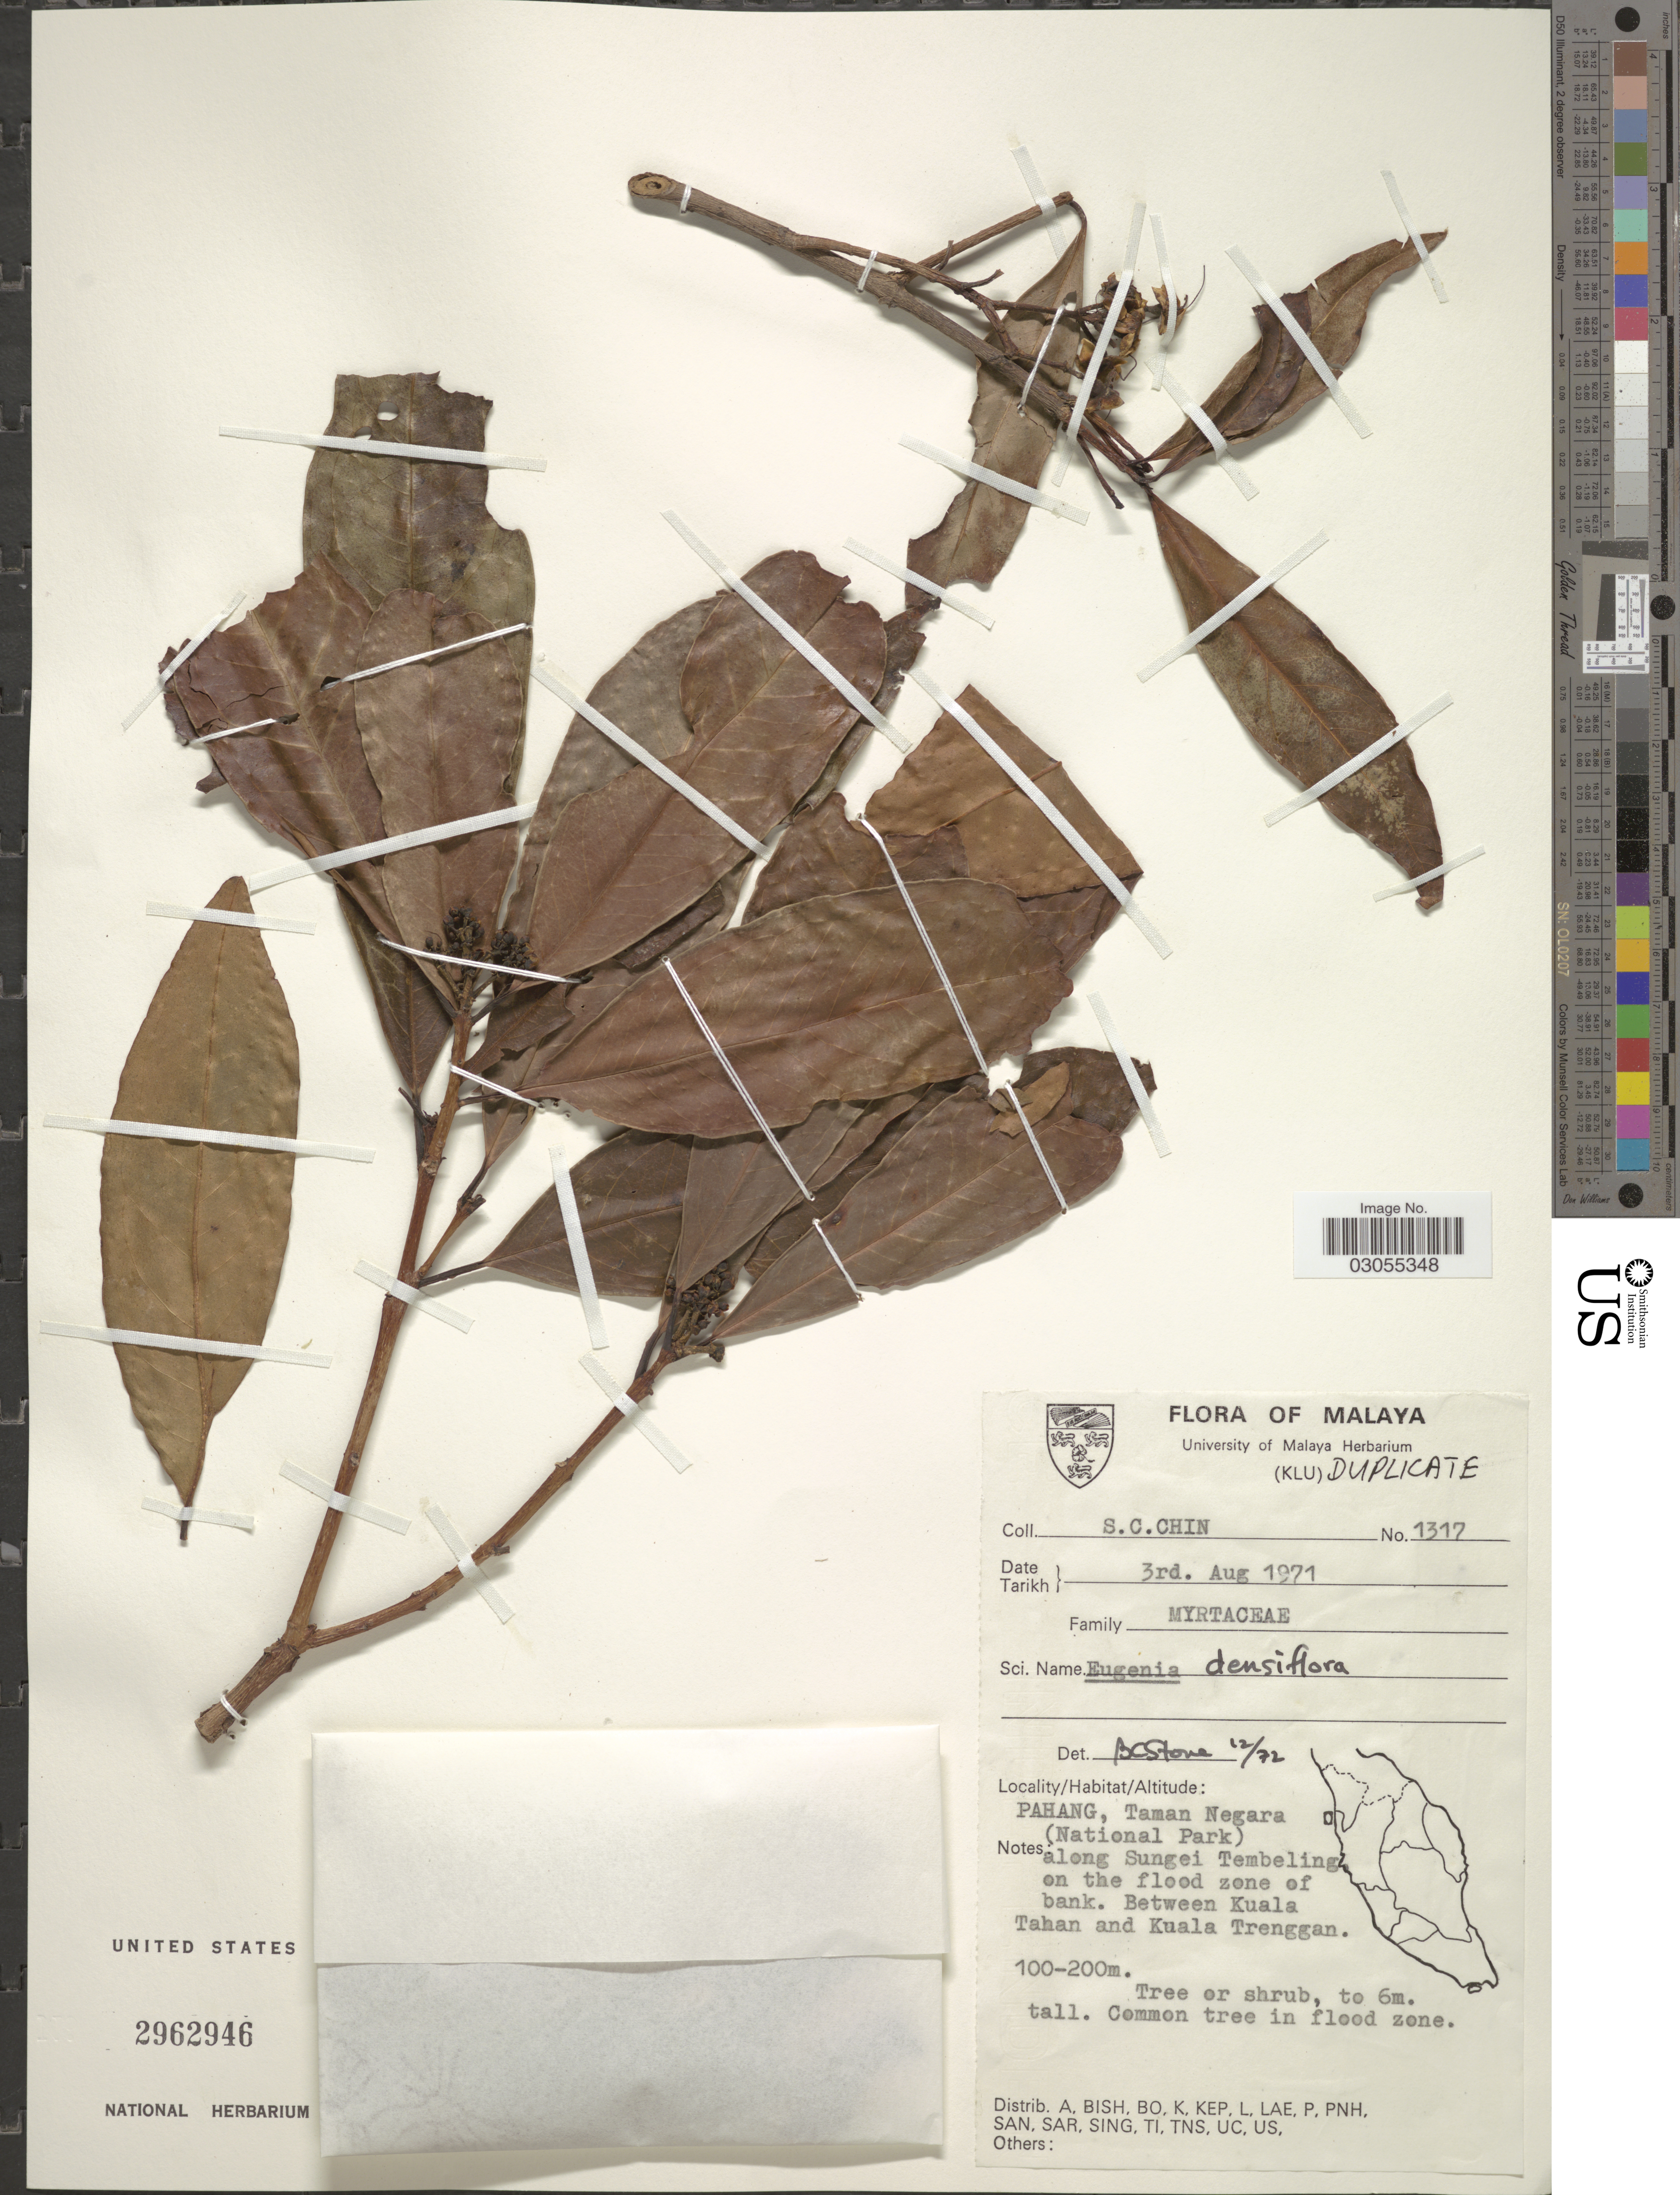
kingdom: Plantae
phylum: Tracheophyta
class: Magnoliopsida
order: Myrtales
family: Myrtaceae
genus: Syzygium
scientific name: Syzygium pycnanthum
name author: Merr. & L.M. Perry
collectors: S. Chin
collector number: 1317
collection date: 1971-08-03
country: Malaysia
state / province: Pahang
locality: Taman Negra (National Park), along Sungei Tembeling on the flood zone of bank. Between Kuala Tahan and Kuala Trenggan.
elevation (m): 100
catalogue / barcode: US 2962946